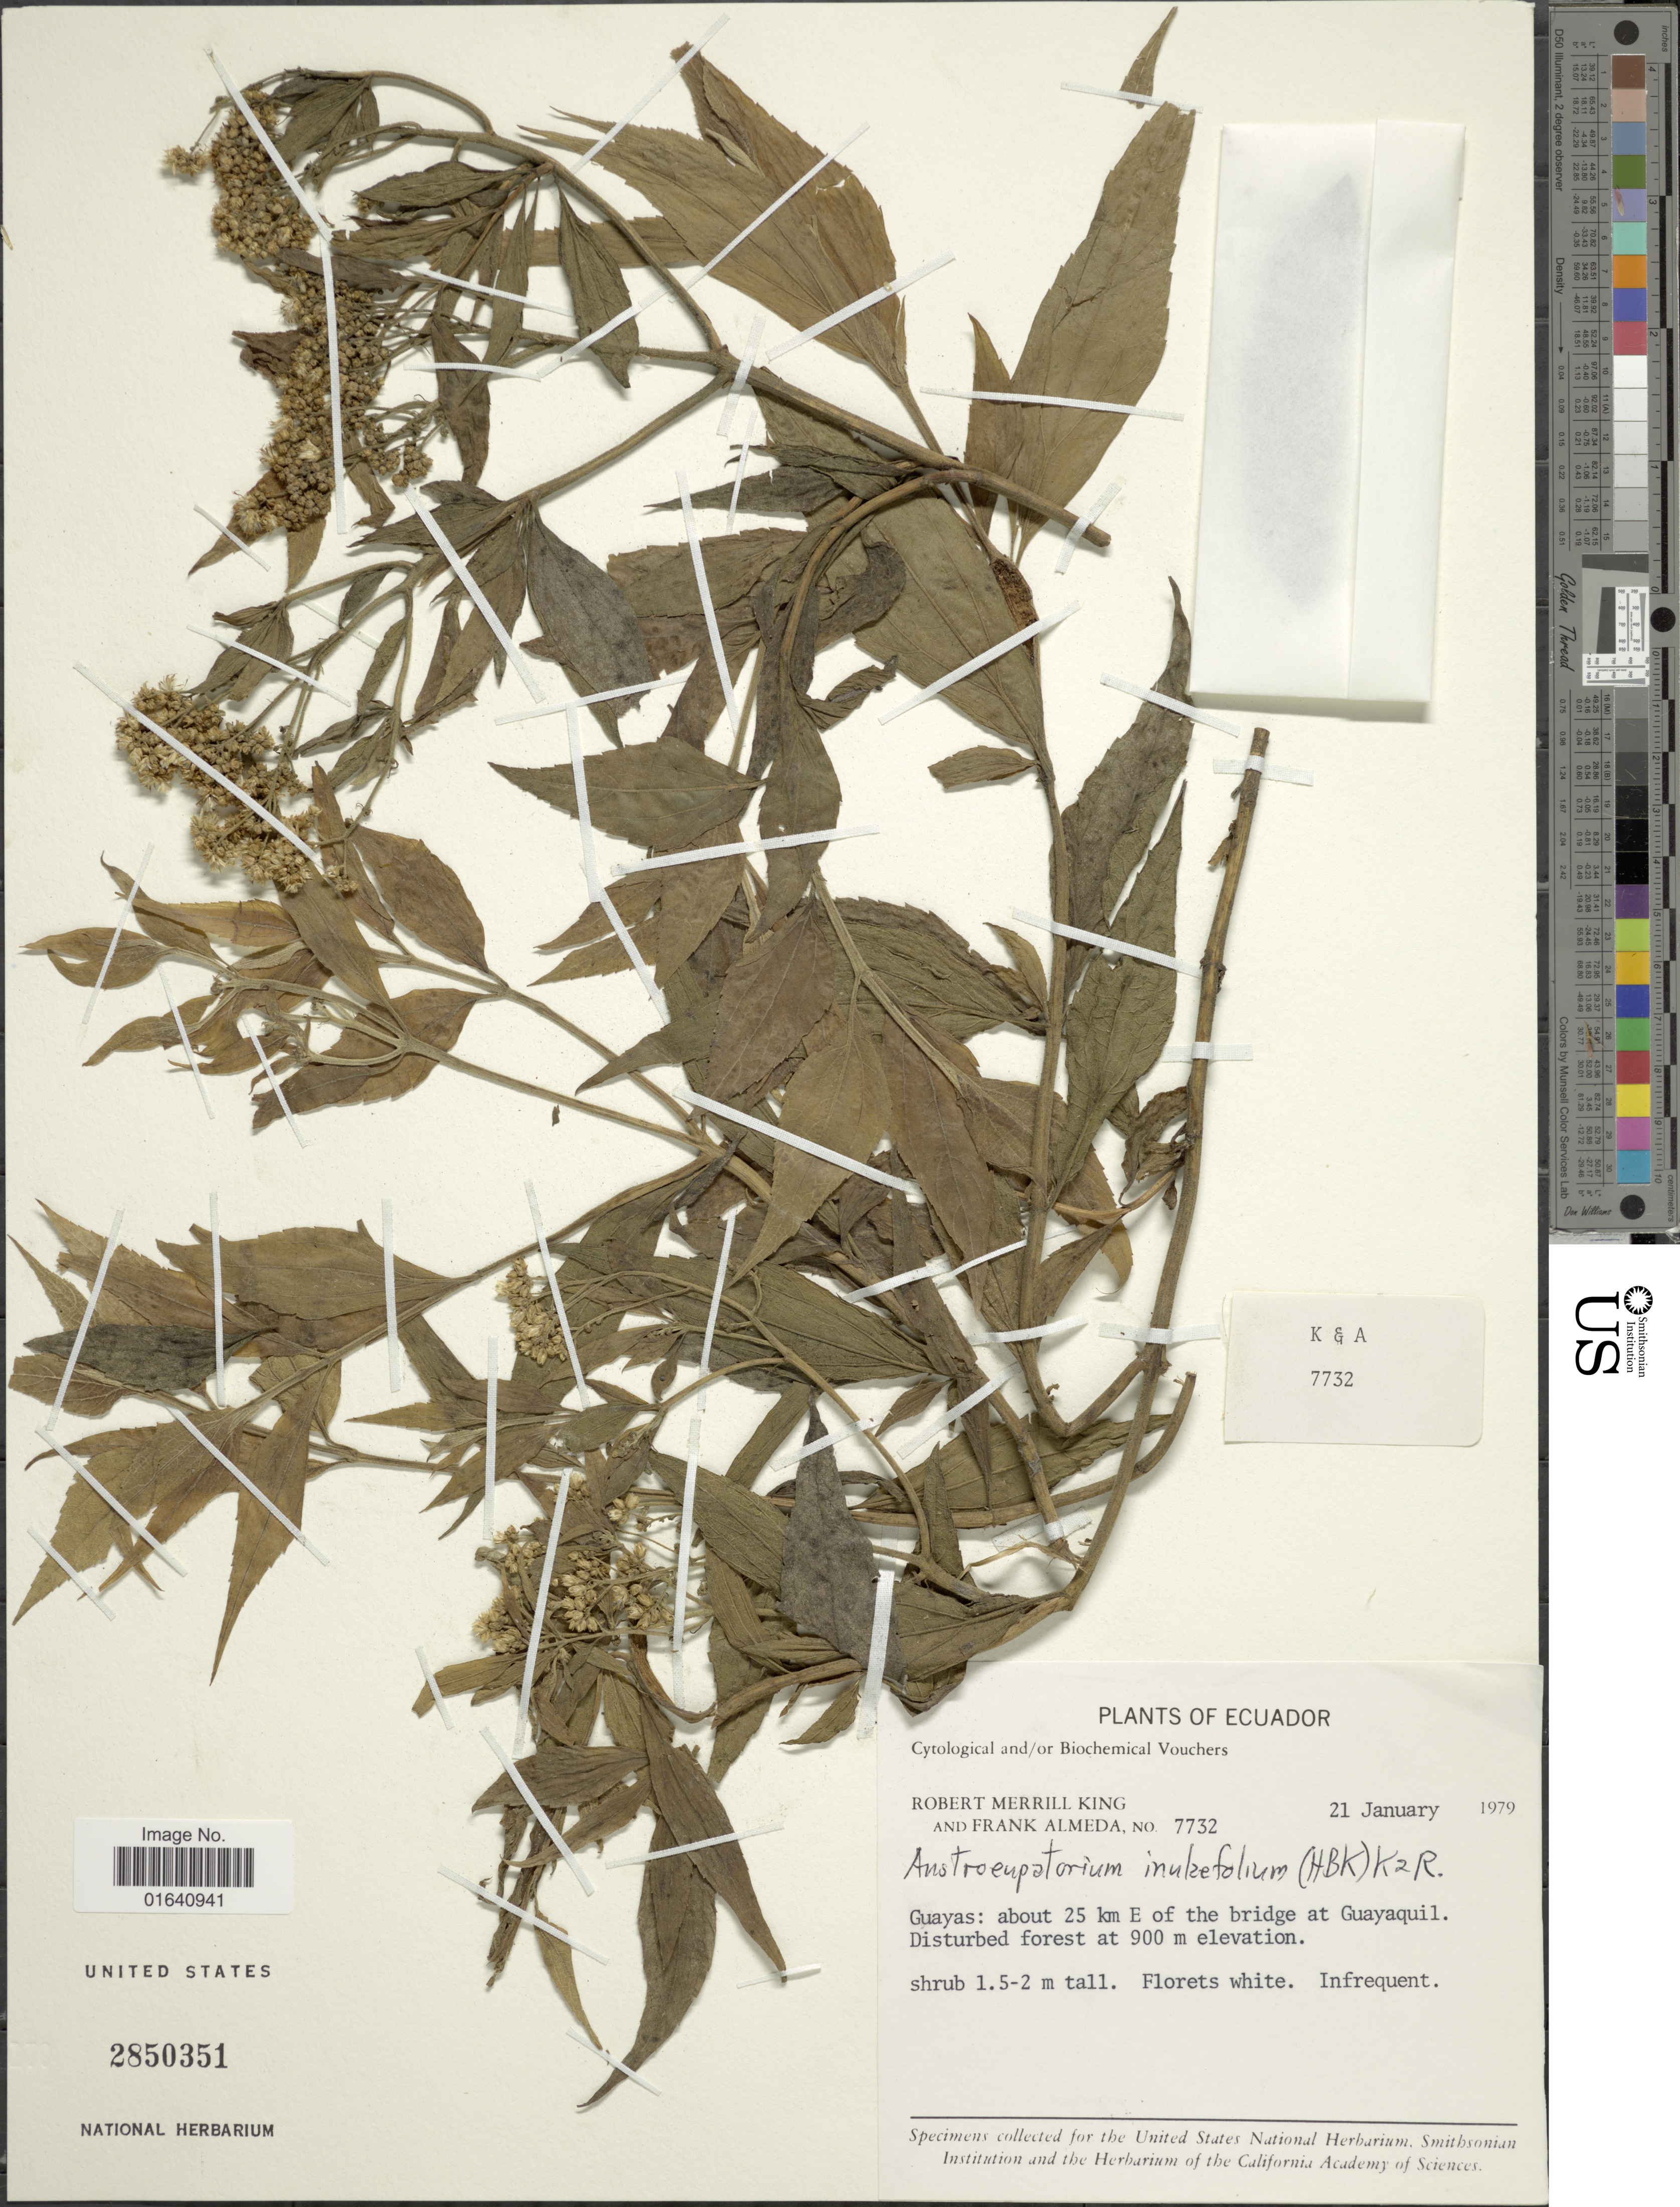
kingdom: Plantae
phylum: Tracheophyta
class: Magnoliopsida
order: Asterales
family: Asteraceae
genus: Austroeupatorium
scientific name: Austroeupatorium decemflorum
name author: (DC.) R.M. King & H. Rob.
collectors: R. M. King & F. Almeda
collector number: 7732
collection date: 1979-01-21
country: Ecuador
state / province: Guayas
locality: About 25 km E of the bridge at Guayaquil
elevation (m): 900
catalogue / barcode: US 2850351